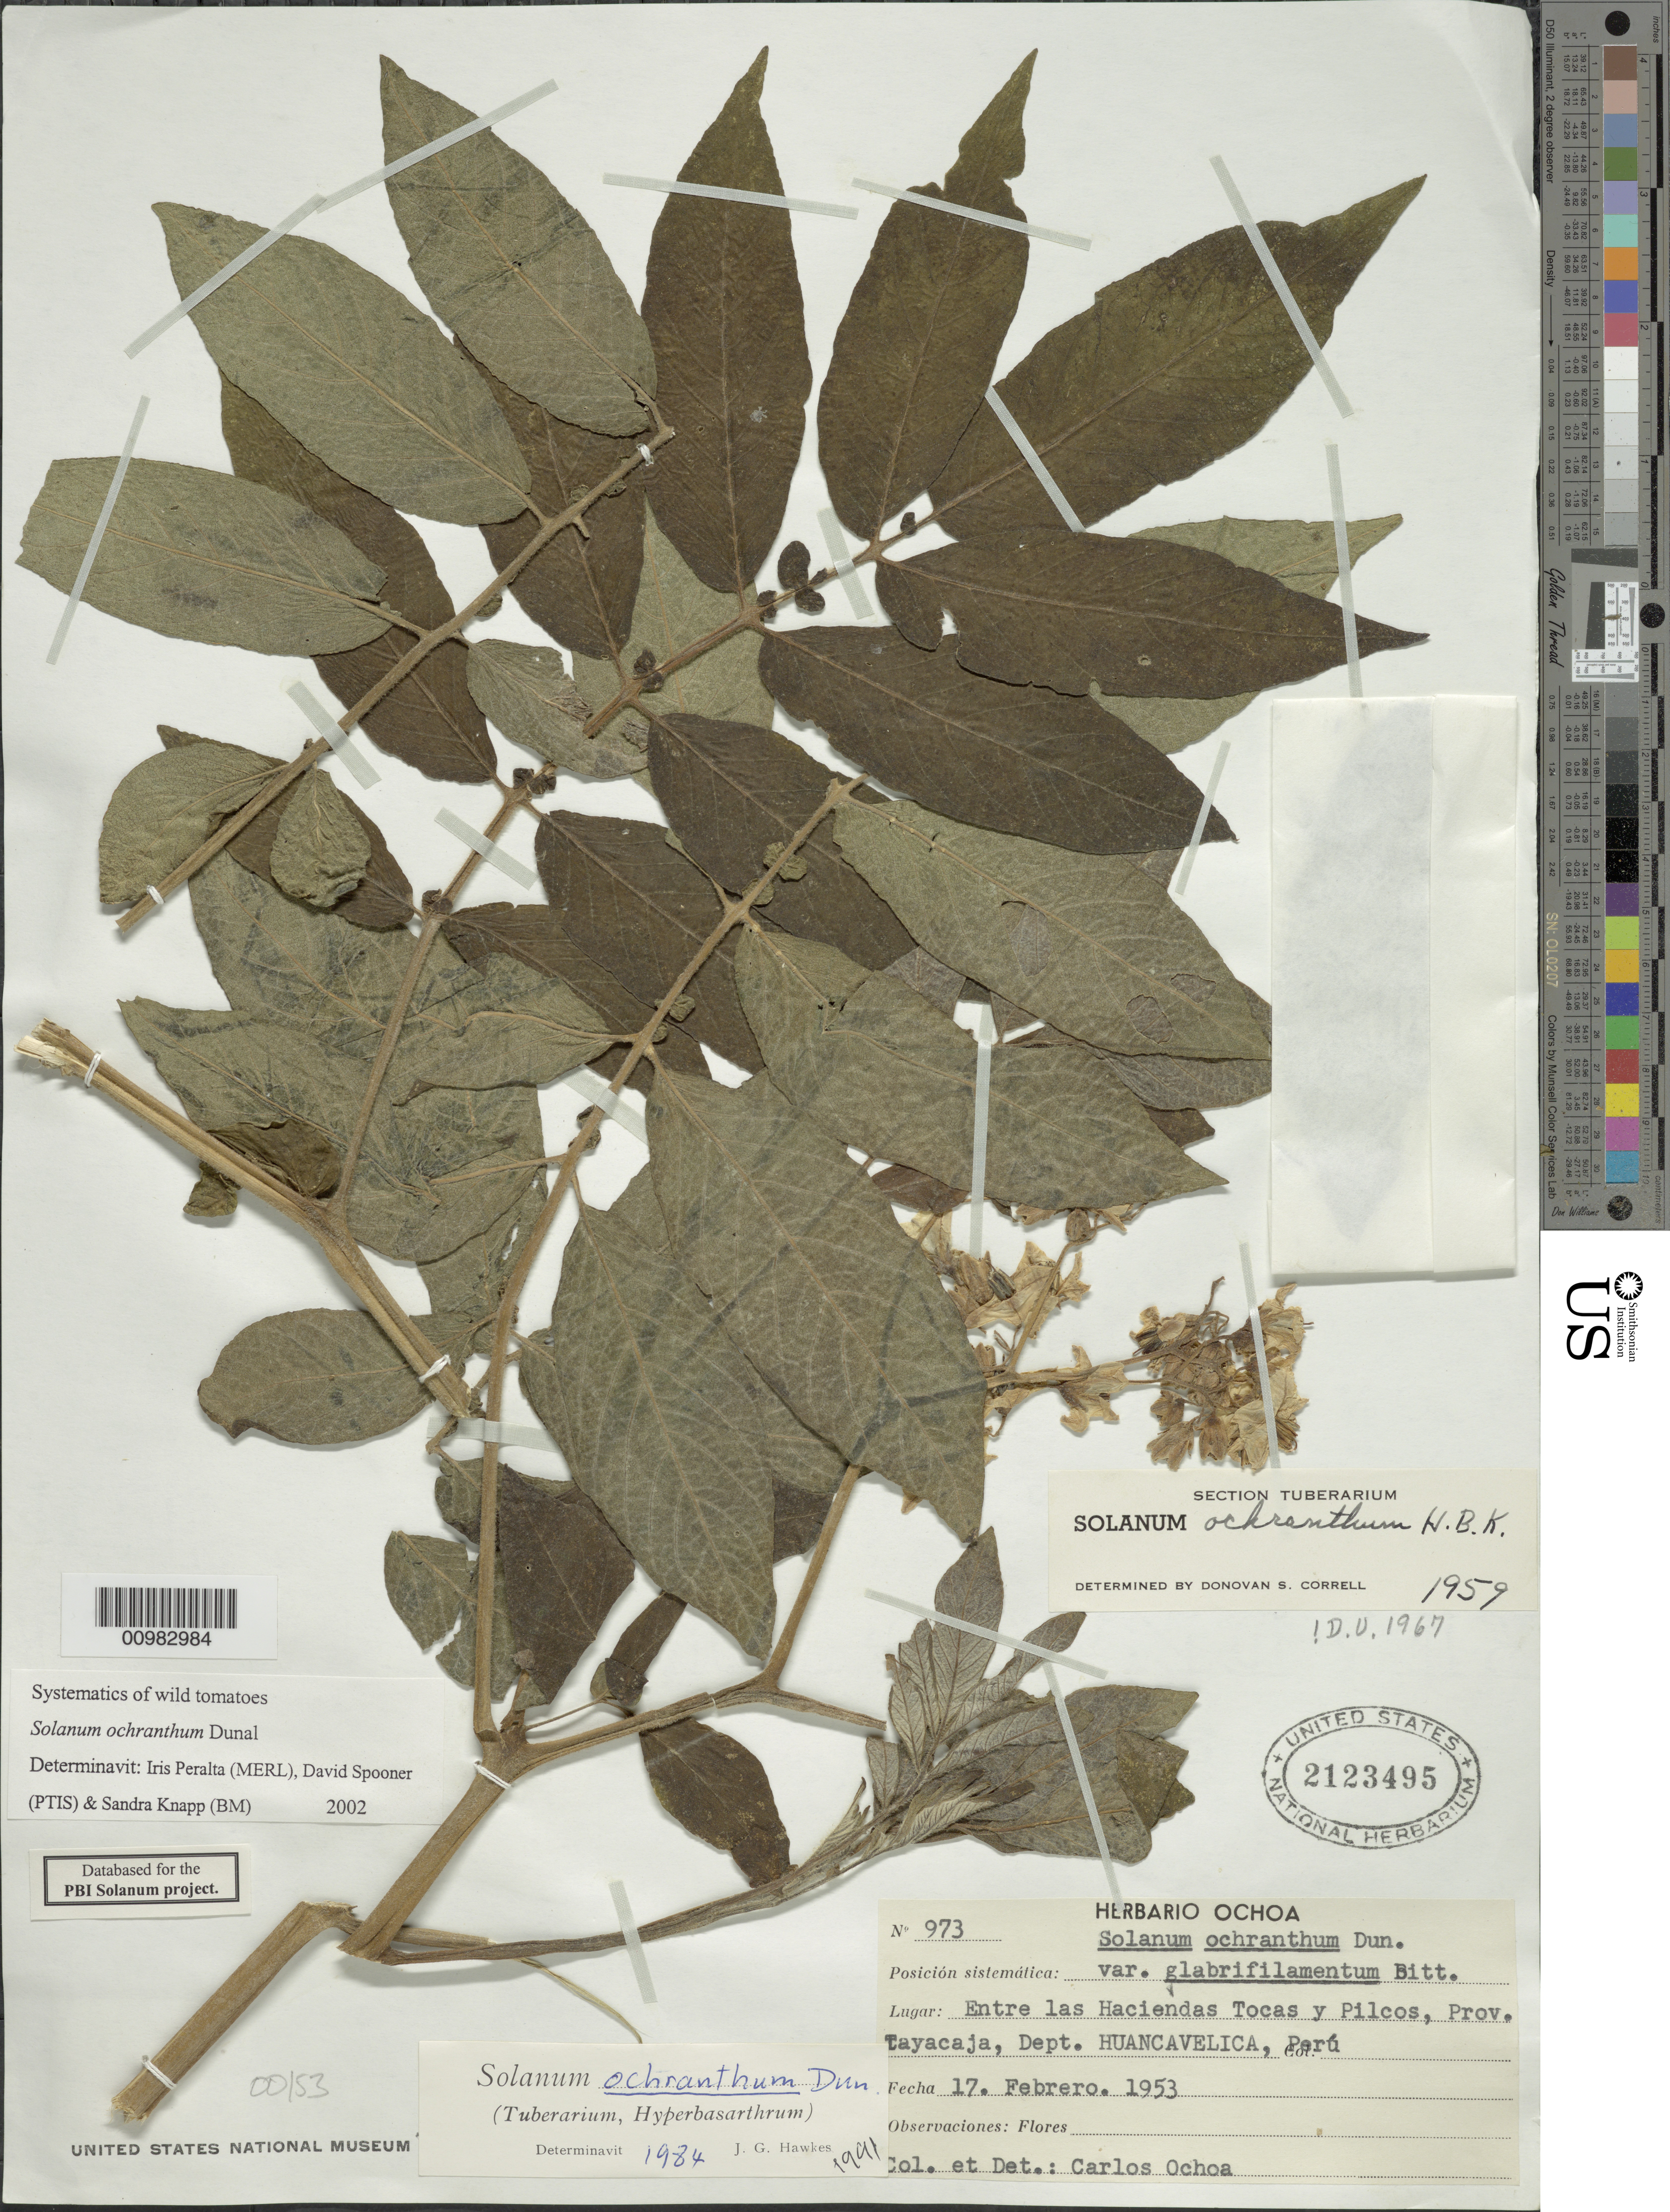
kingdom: Plantae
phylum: Tracheophyta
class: Magnoliopsida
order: Solanales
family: Solanaceae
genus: Solanum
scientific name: Solanum ochranthum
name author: Dunal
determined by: Peralta, Iris E.; Knapp, S. D.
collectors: C. M. Ochoa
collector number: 973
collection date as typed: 17 Feb 1951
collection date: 1951-02-17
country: Peru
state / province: Huancavelica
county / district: Tayacaja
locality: entre las Haciendas Tocas y Pilcos, cerca de Colcabamba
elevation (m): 1900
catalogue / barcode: US 2123465